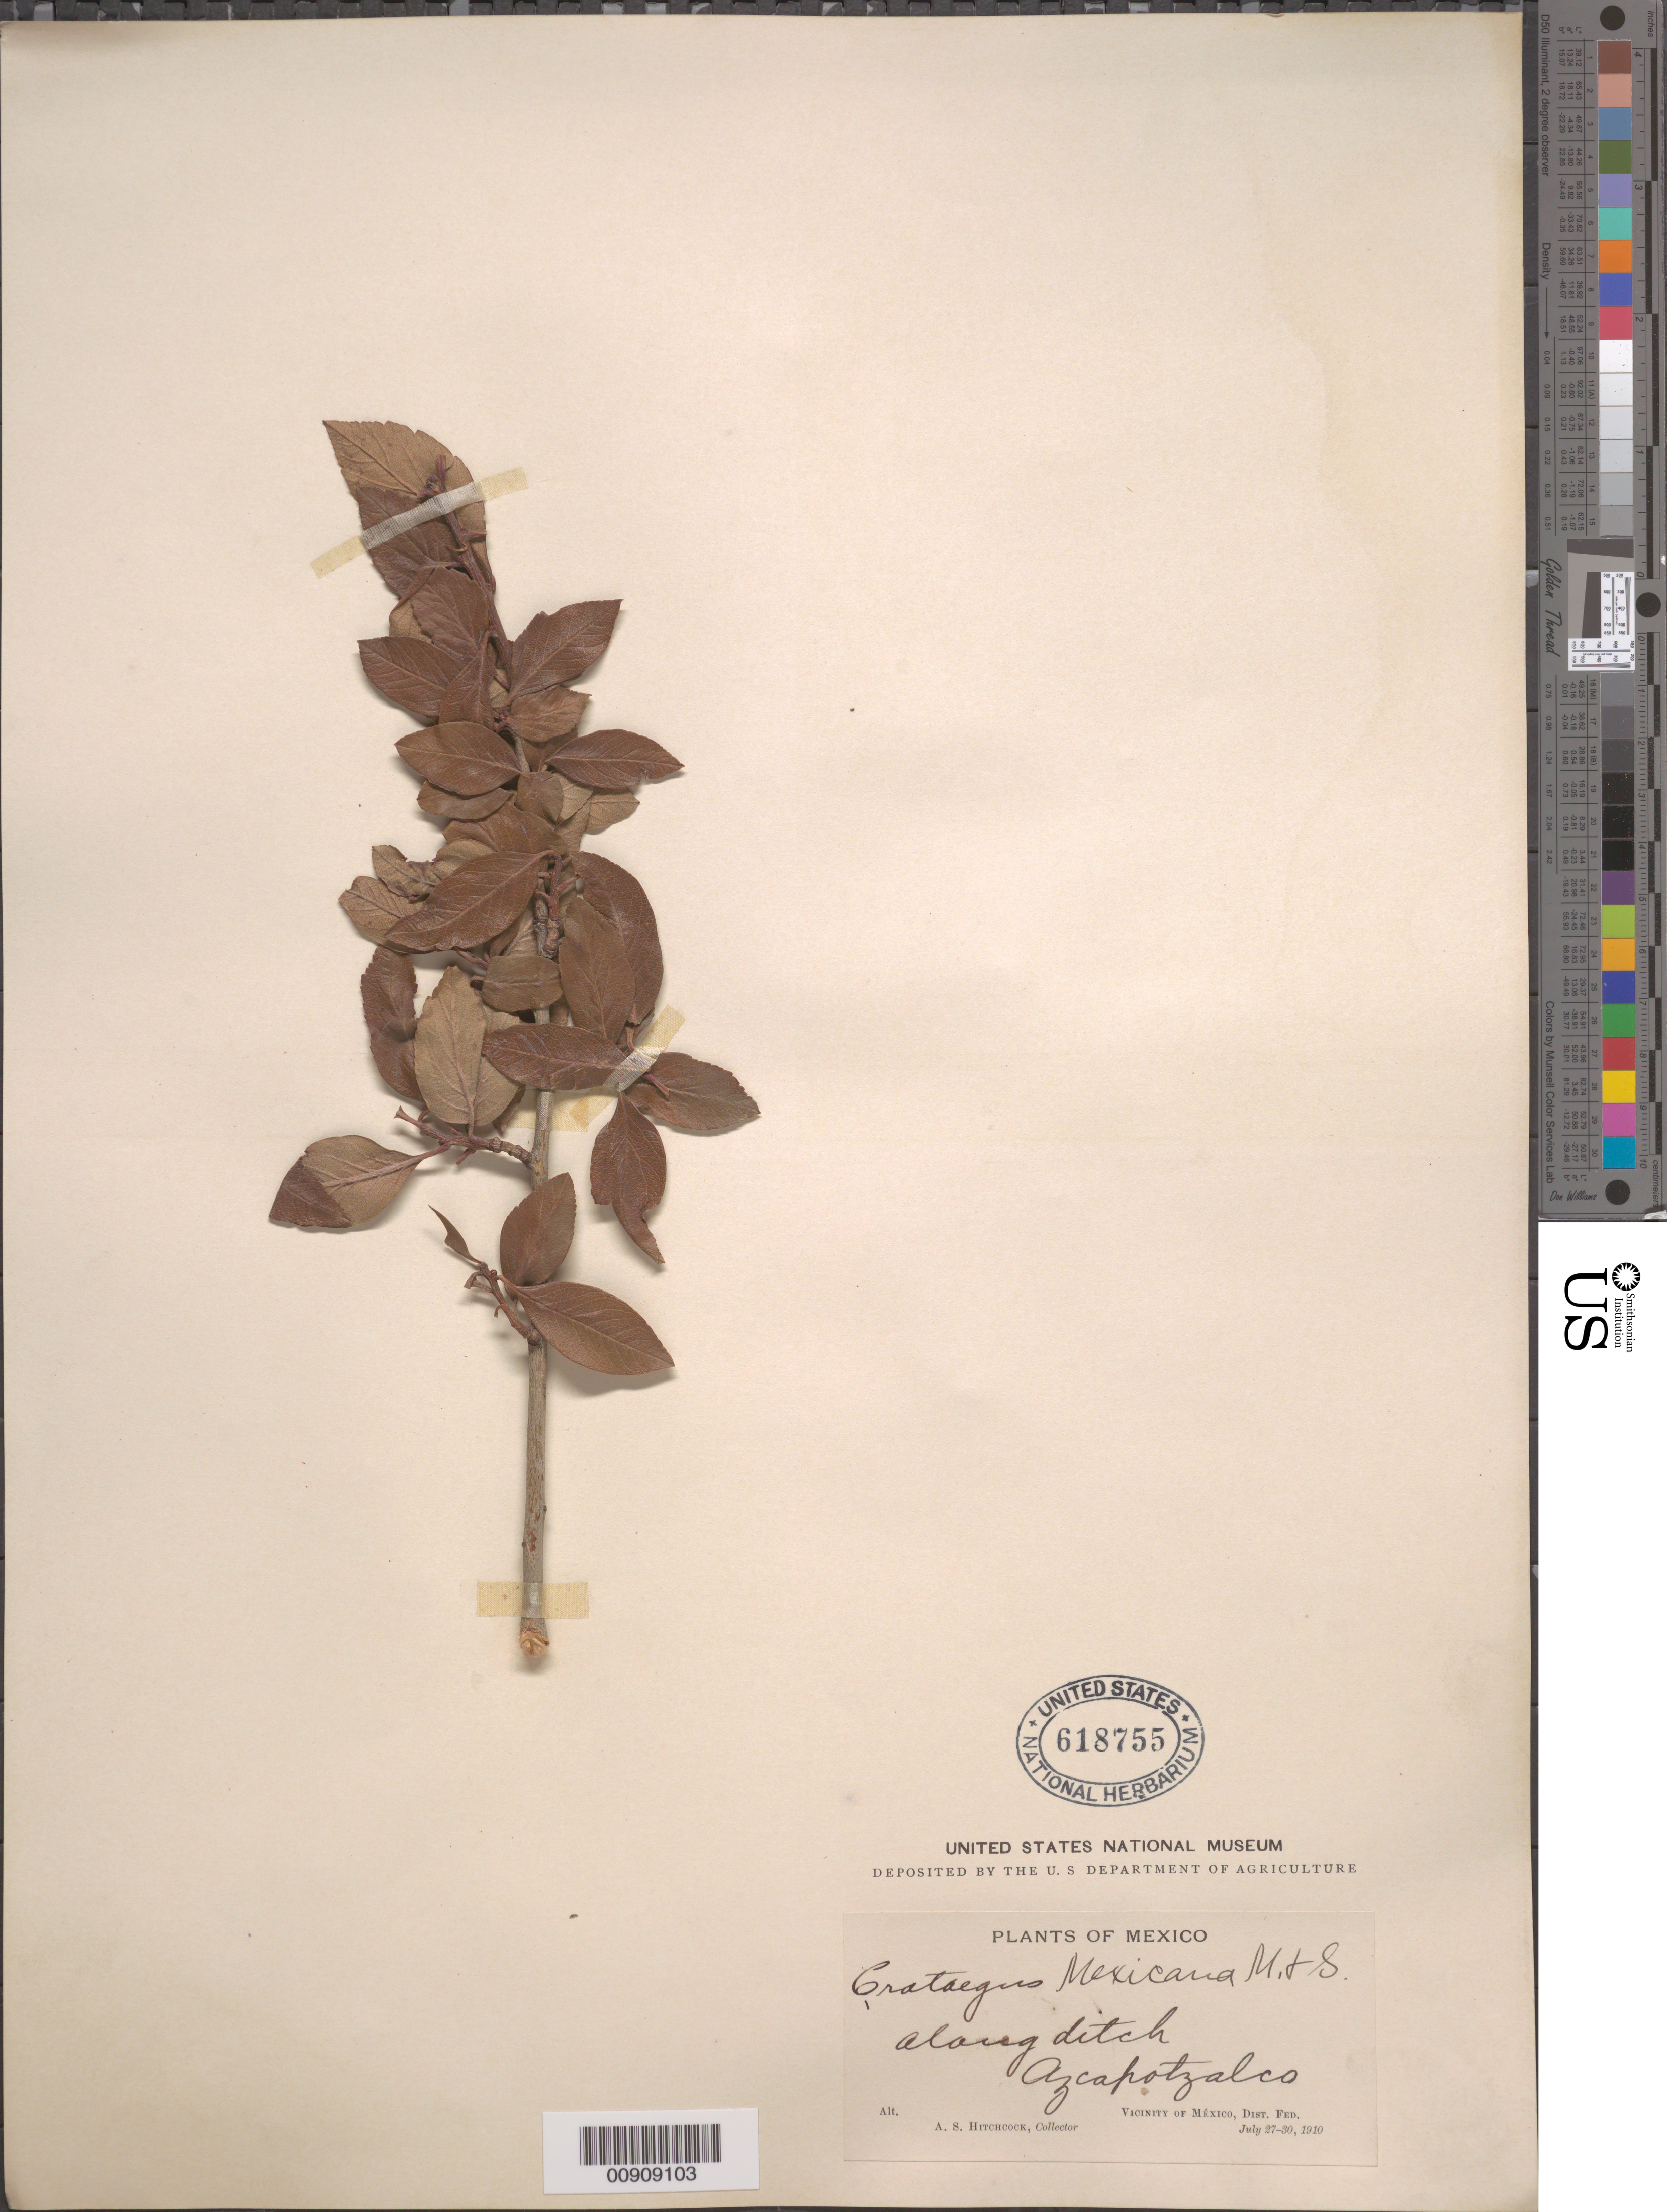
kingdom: Plantae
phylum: Tracheophyta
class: Magnoliopsida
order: Rosales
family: Rosaceae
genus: Crataegus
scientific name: Crataegus mexicana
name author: Moc. & Sessé ex DC.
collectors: A. S. Hitchcock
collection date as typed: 27 Jul 1910 to 30 Jul 1910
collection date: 1910-07-27/1910-07-30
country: Mexico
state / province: Distrito Federal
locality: Azcapotzalco. Vicinity of Mexico, Distrito Federal.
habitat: Along ditch.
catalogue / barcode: US 618755